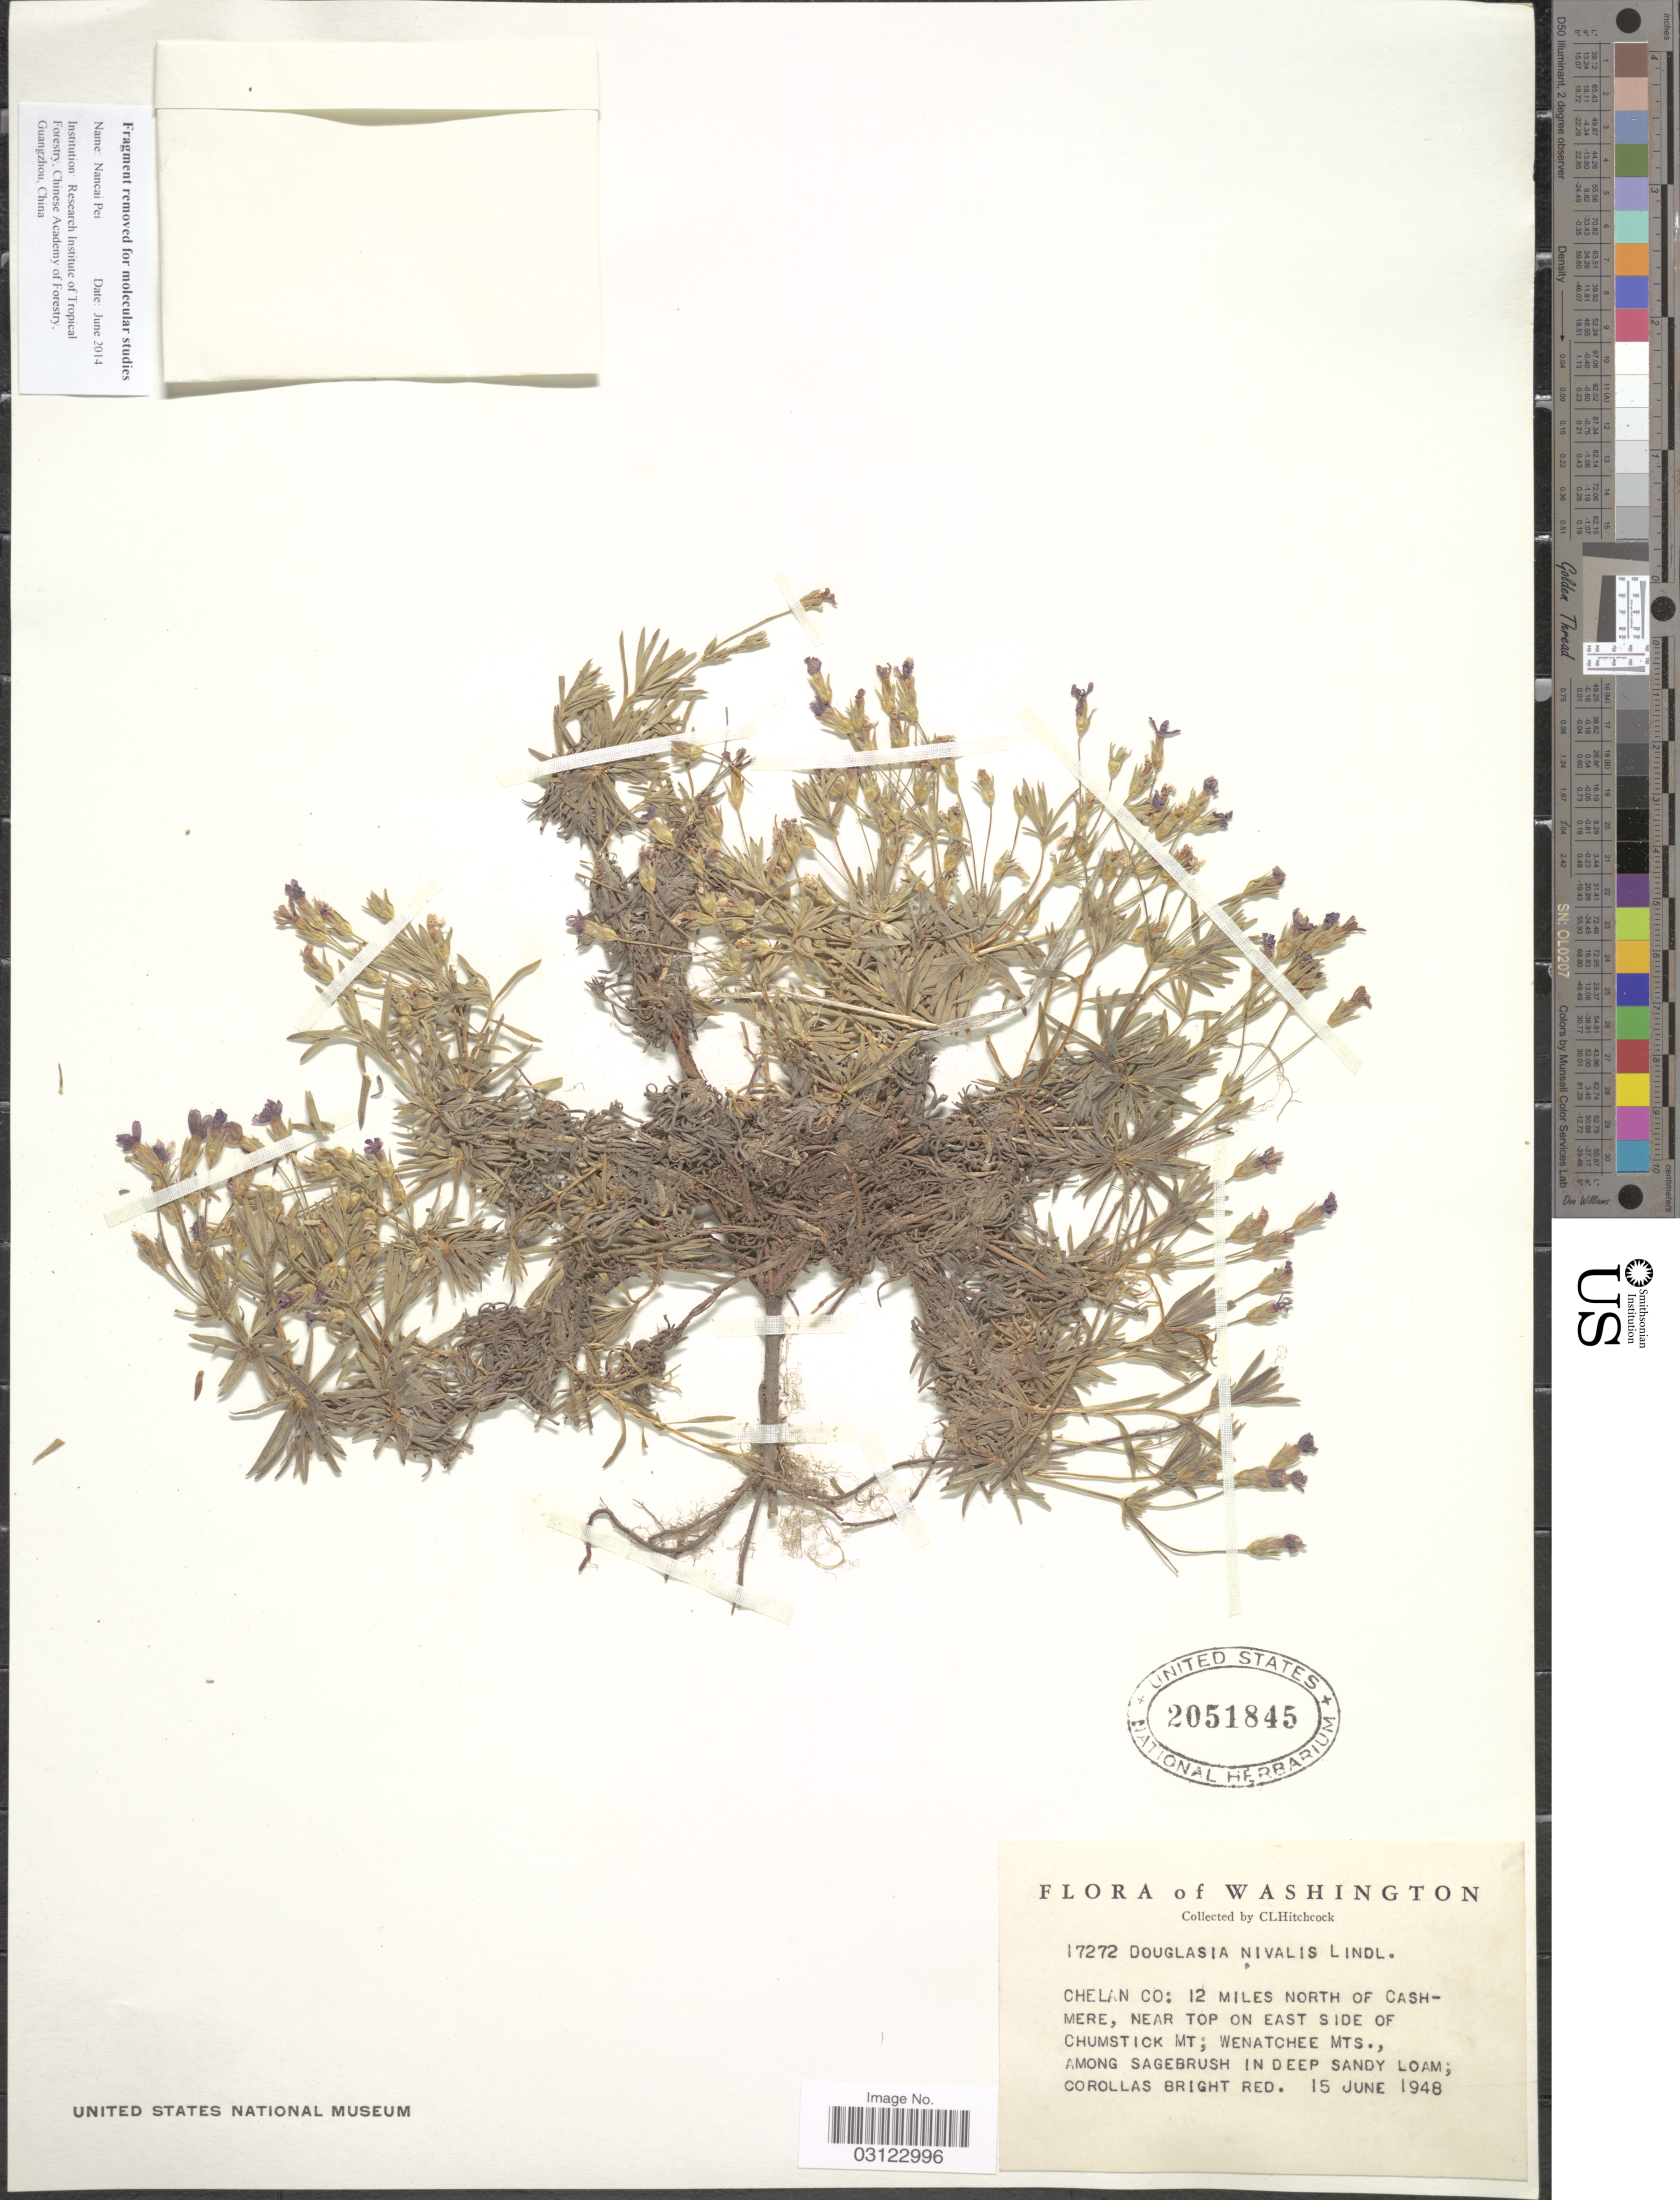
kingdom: Plantae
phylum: Tracheophyta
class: Magnoliopsida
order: Ericales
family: Primulaceae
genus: Douglasia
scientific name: Douglasia nivalis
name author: Lindl.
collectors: C. L. Hitchcock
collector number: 17272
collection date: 1948-06-15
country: United States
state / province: Washington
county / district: Chelan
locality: Chelan Co: 12 miles north of Cashmere, near top om east side of Chumstick Mt; Wenatchee Mts.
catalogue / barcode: US 2051845